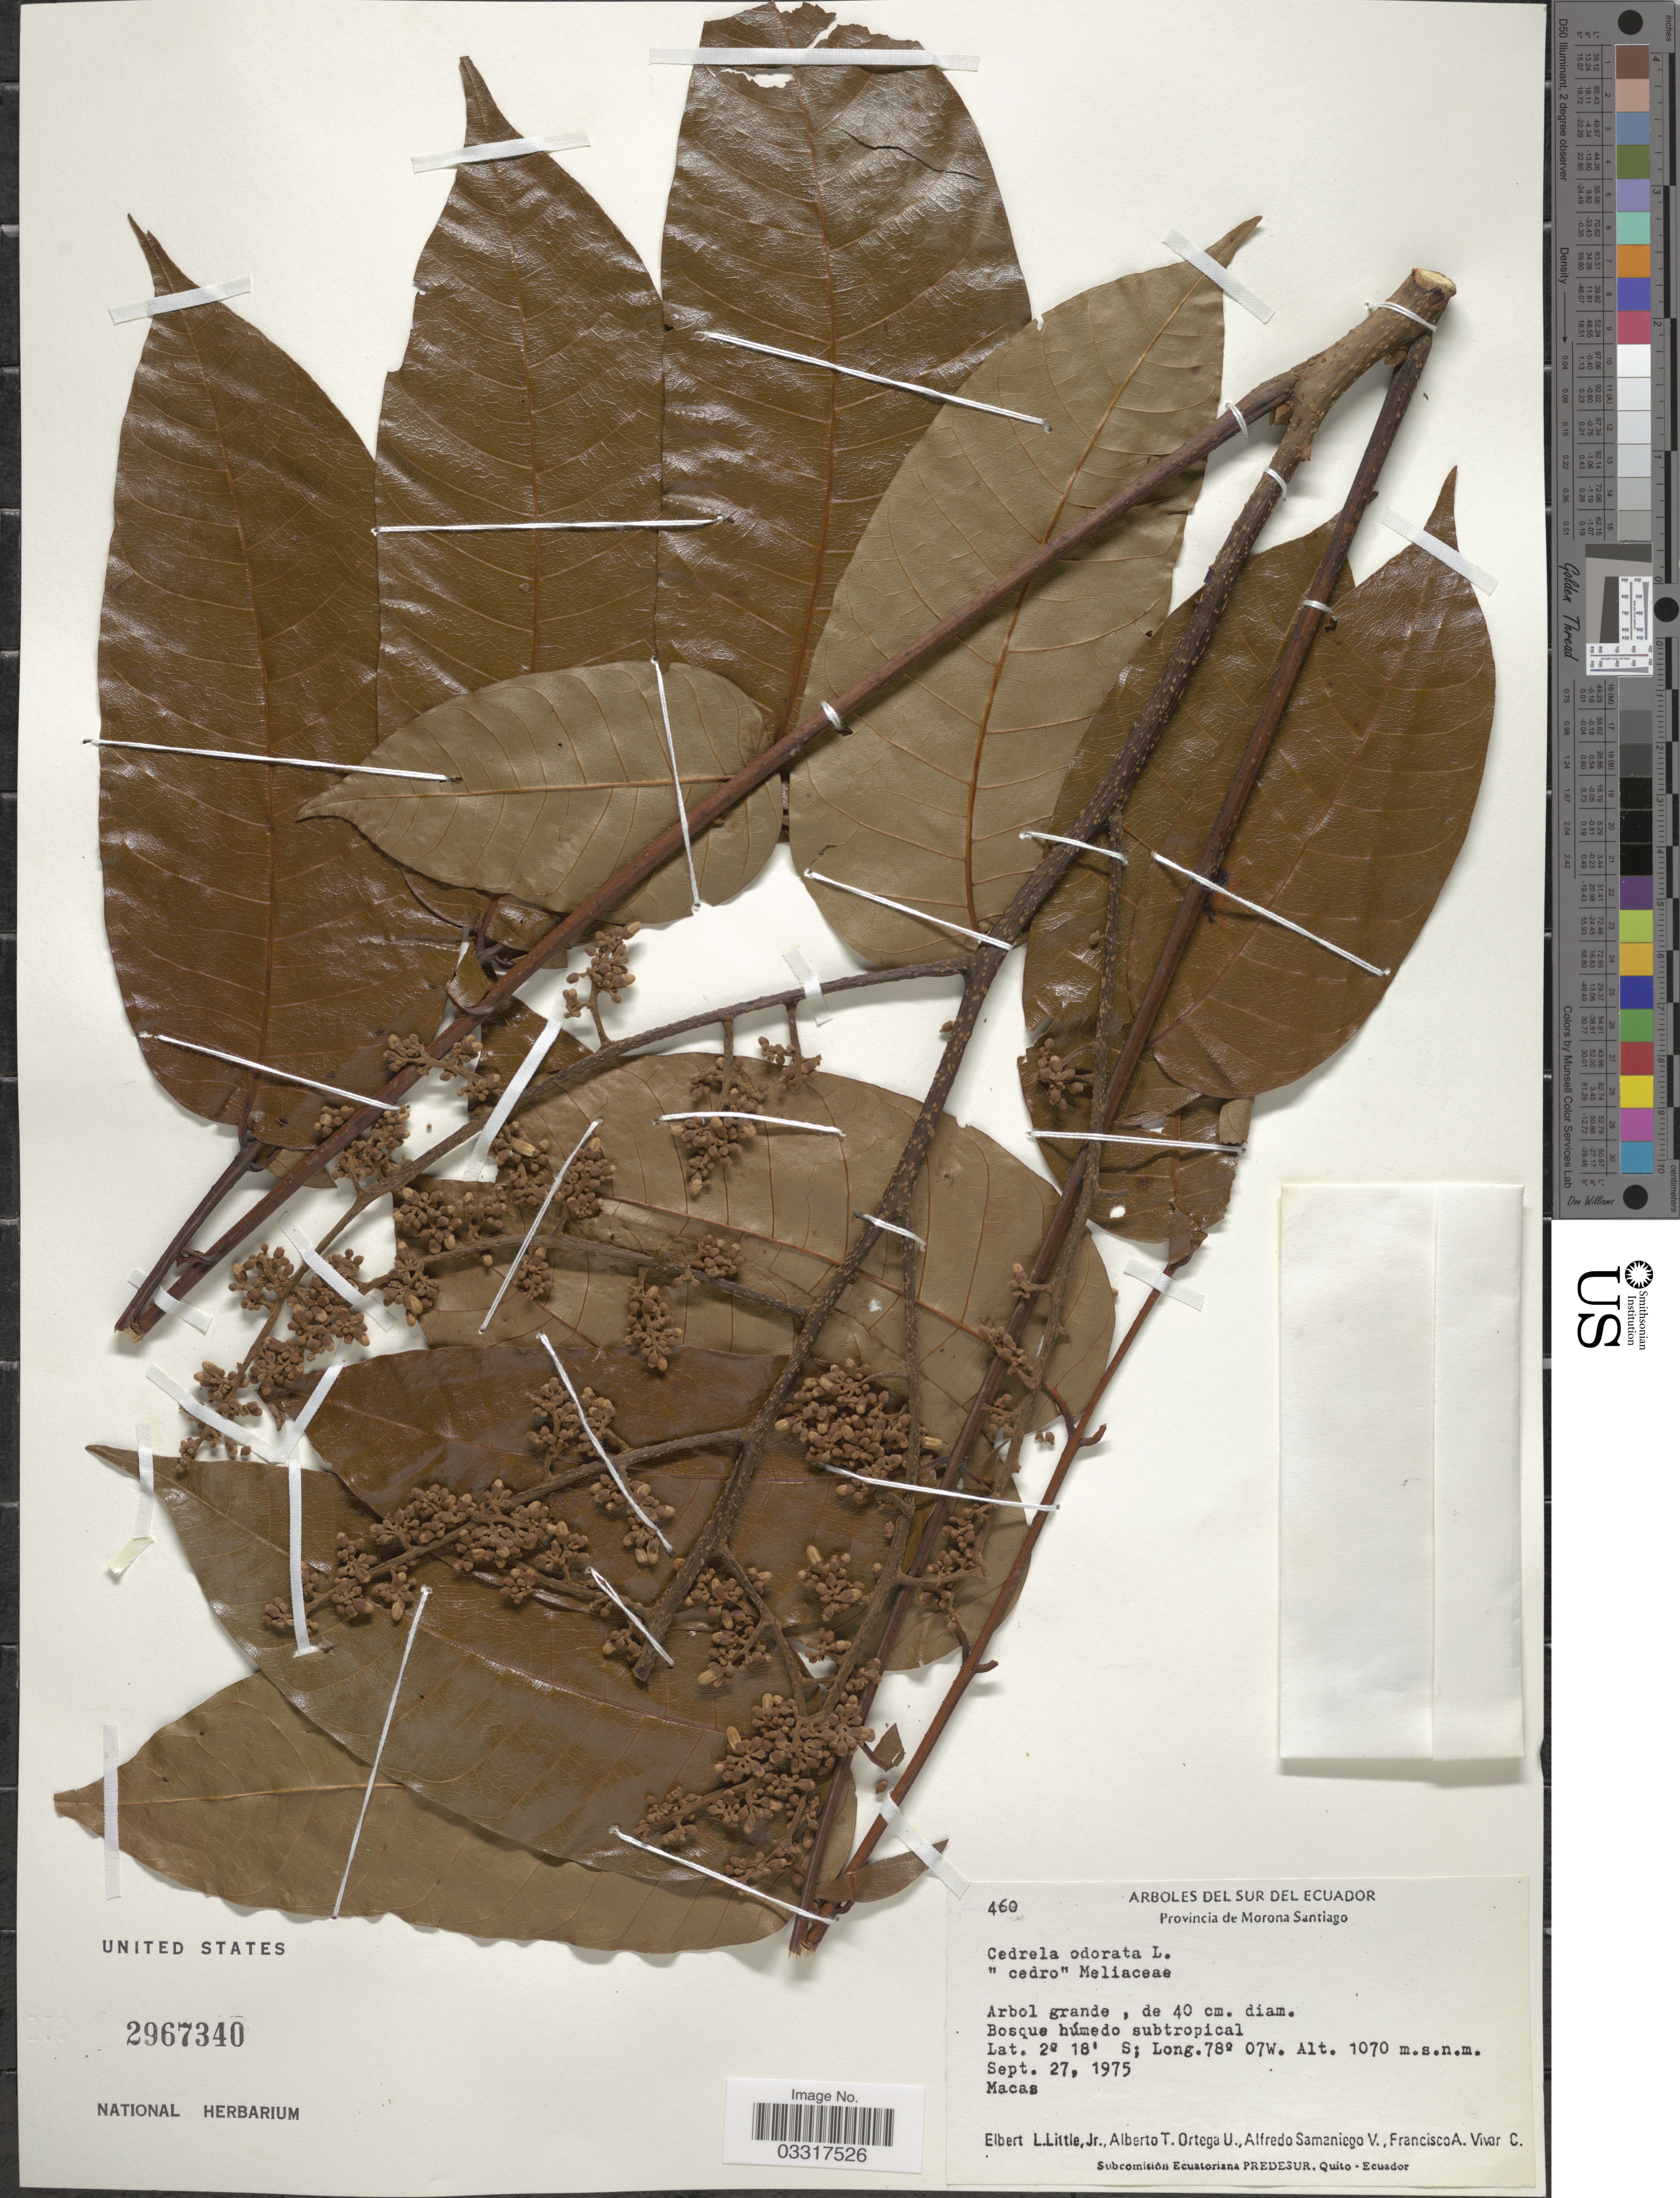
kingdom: Plantae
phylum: Tracheophyta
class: Magnoliopsida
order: Sapindales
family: Meliaceae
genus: Cedrela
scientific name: Cedrela odorata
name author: L.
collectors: E. L. Little, A. T. Ortega U., A. V. Samaniego & F. A. Vivar C.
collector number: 460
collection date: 1975-09-29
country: Ecuador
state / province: Morona-Santiago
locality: Sur del Ecuador. Bosque húmedo subtropical.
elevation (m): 1070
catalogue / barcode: US 2967340